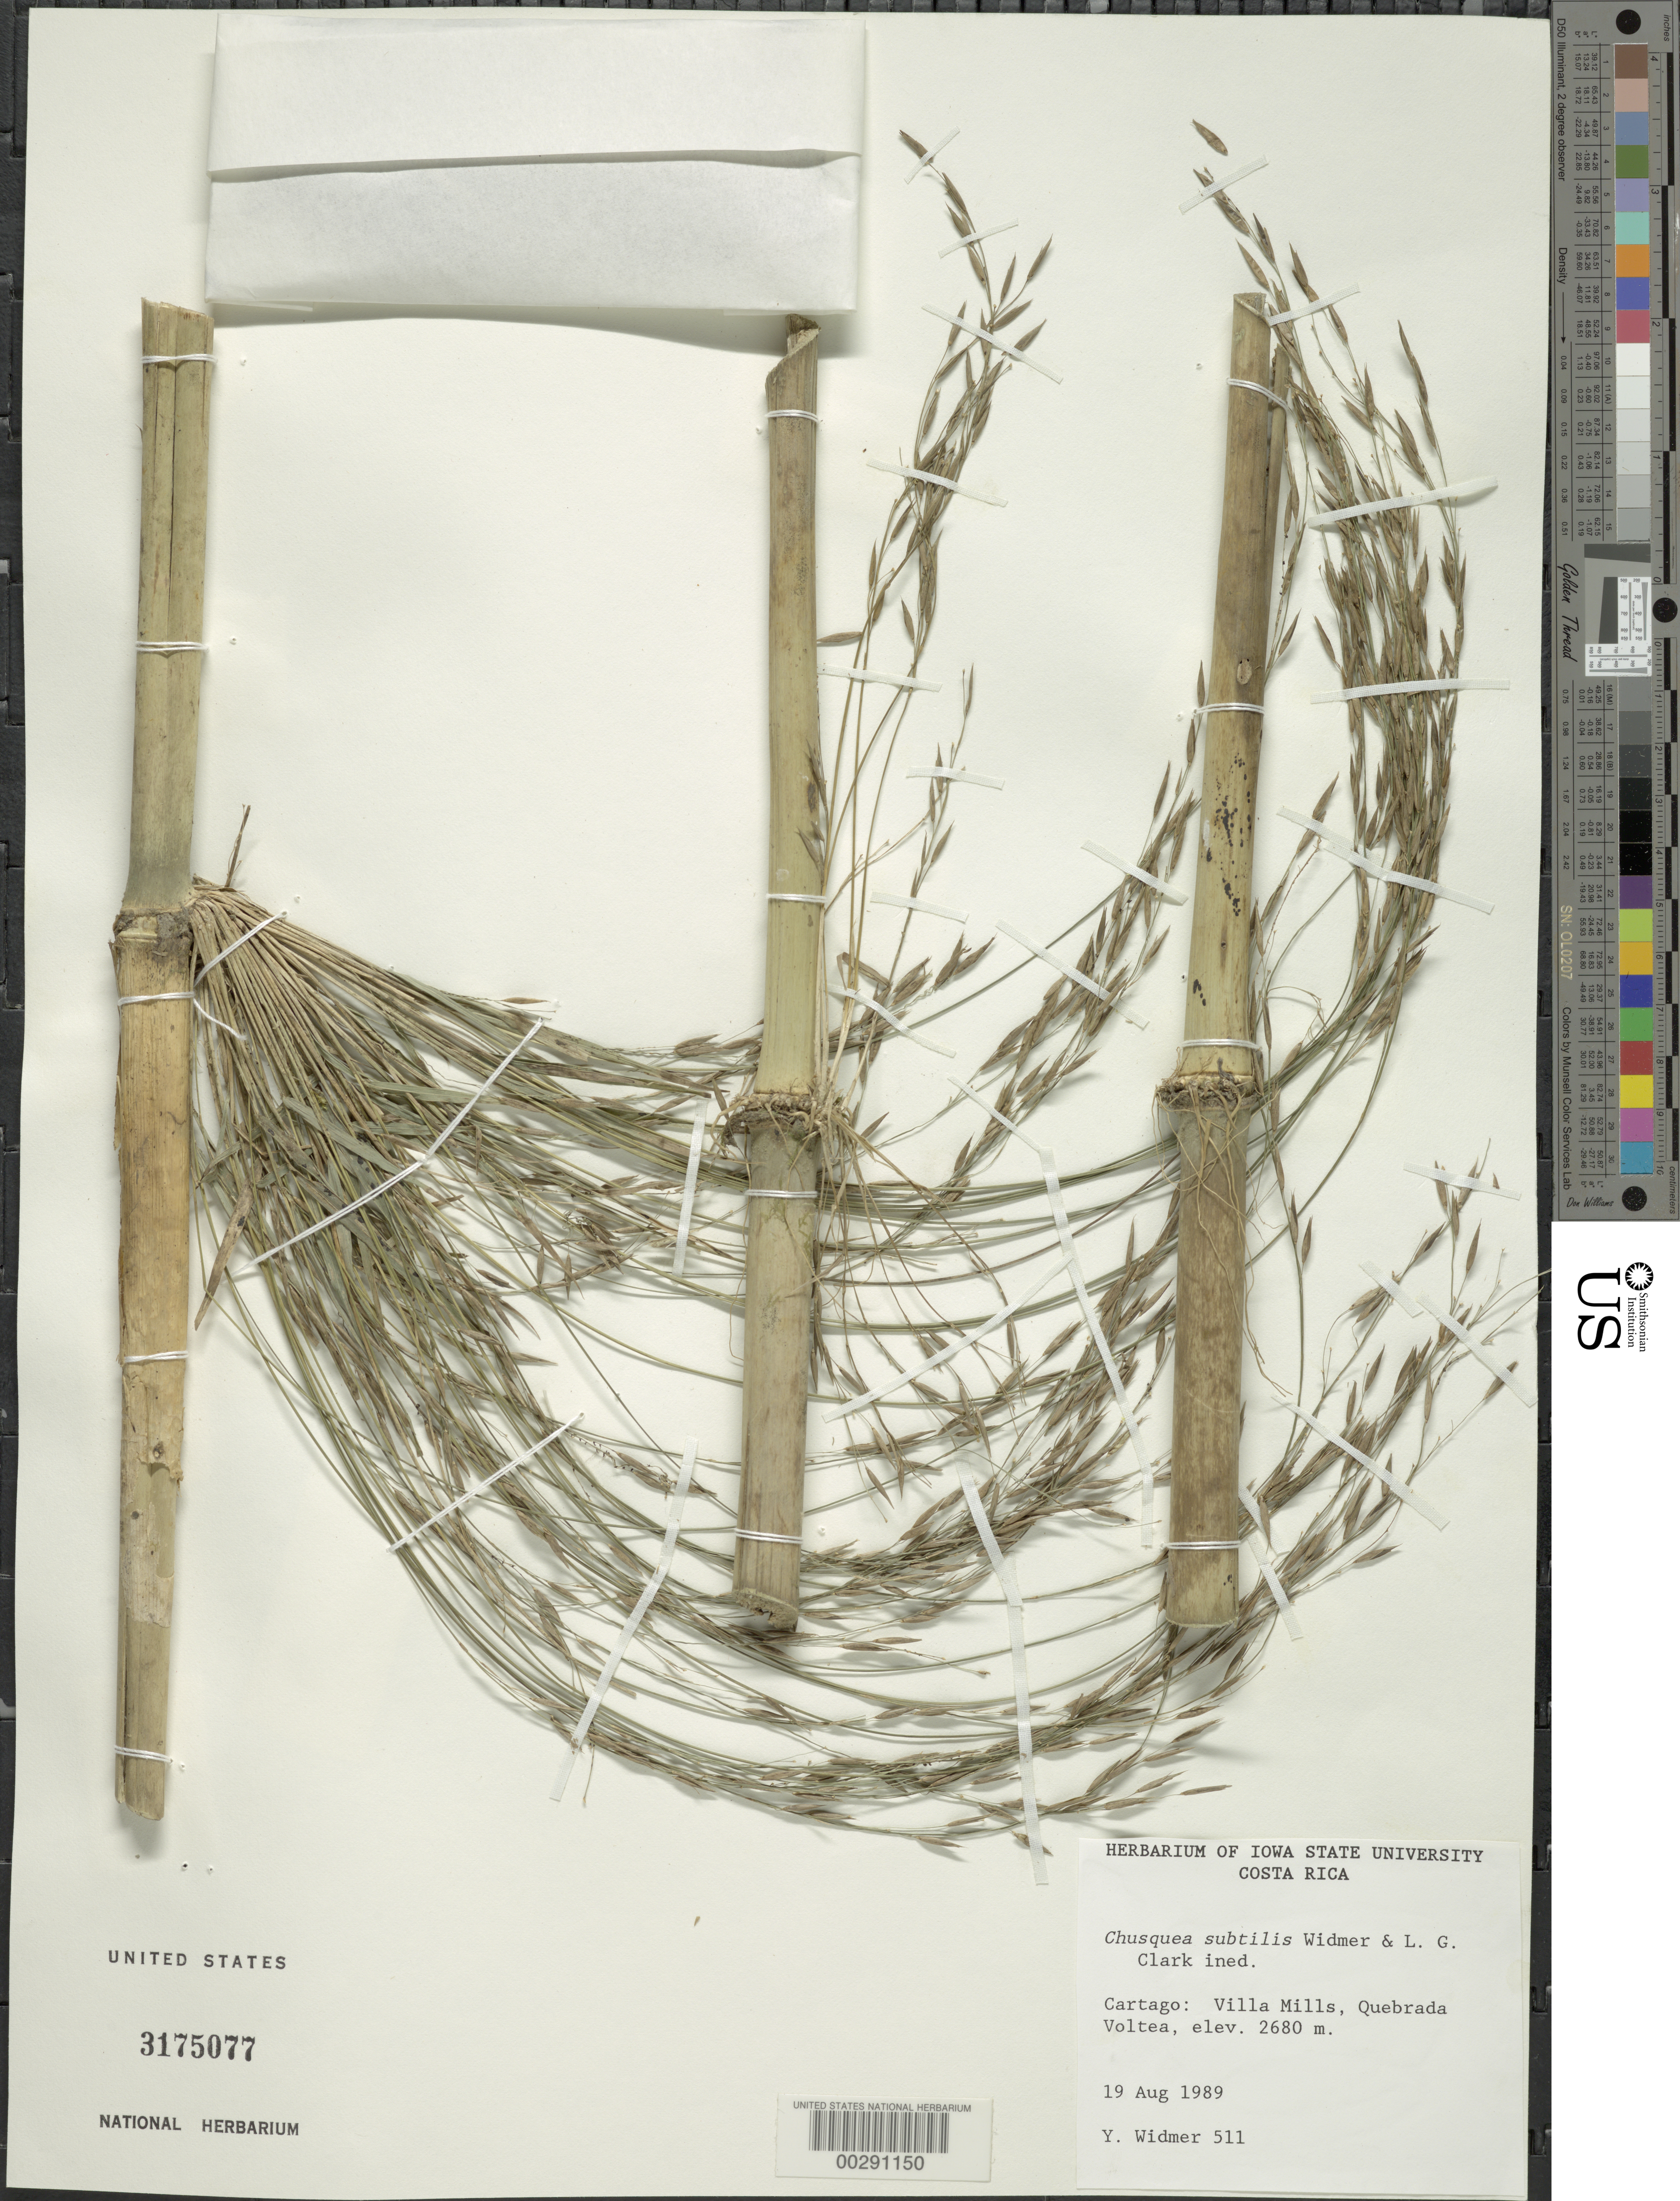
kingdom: Plantae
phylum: Tracheophyta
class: Liliopsida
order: Poales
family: Poaceae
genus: Chusquea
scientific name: Chusquea subtilis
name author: Y. Widmer & L.G. Clark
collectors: Y. Widmer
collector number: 511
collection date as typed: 19 Aug 1989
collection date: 1989-08-19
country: Costa Rica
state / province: Cartago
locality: Villa Mills, Quebrada Voltea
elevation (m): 2680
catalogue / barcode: US 3175077